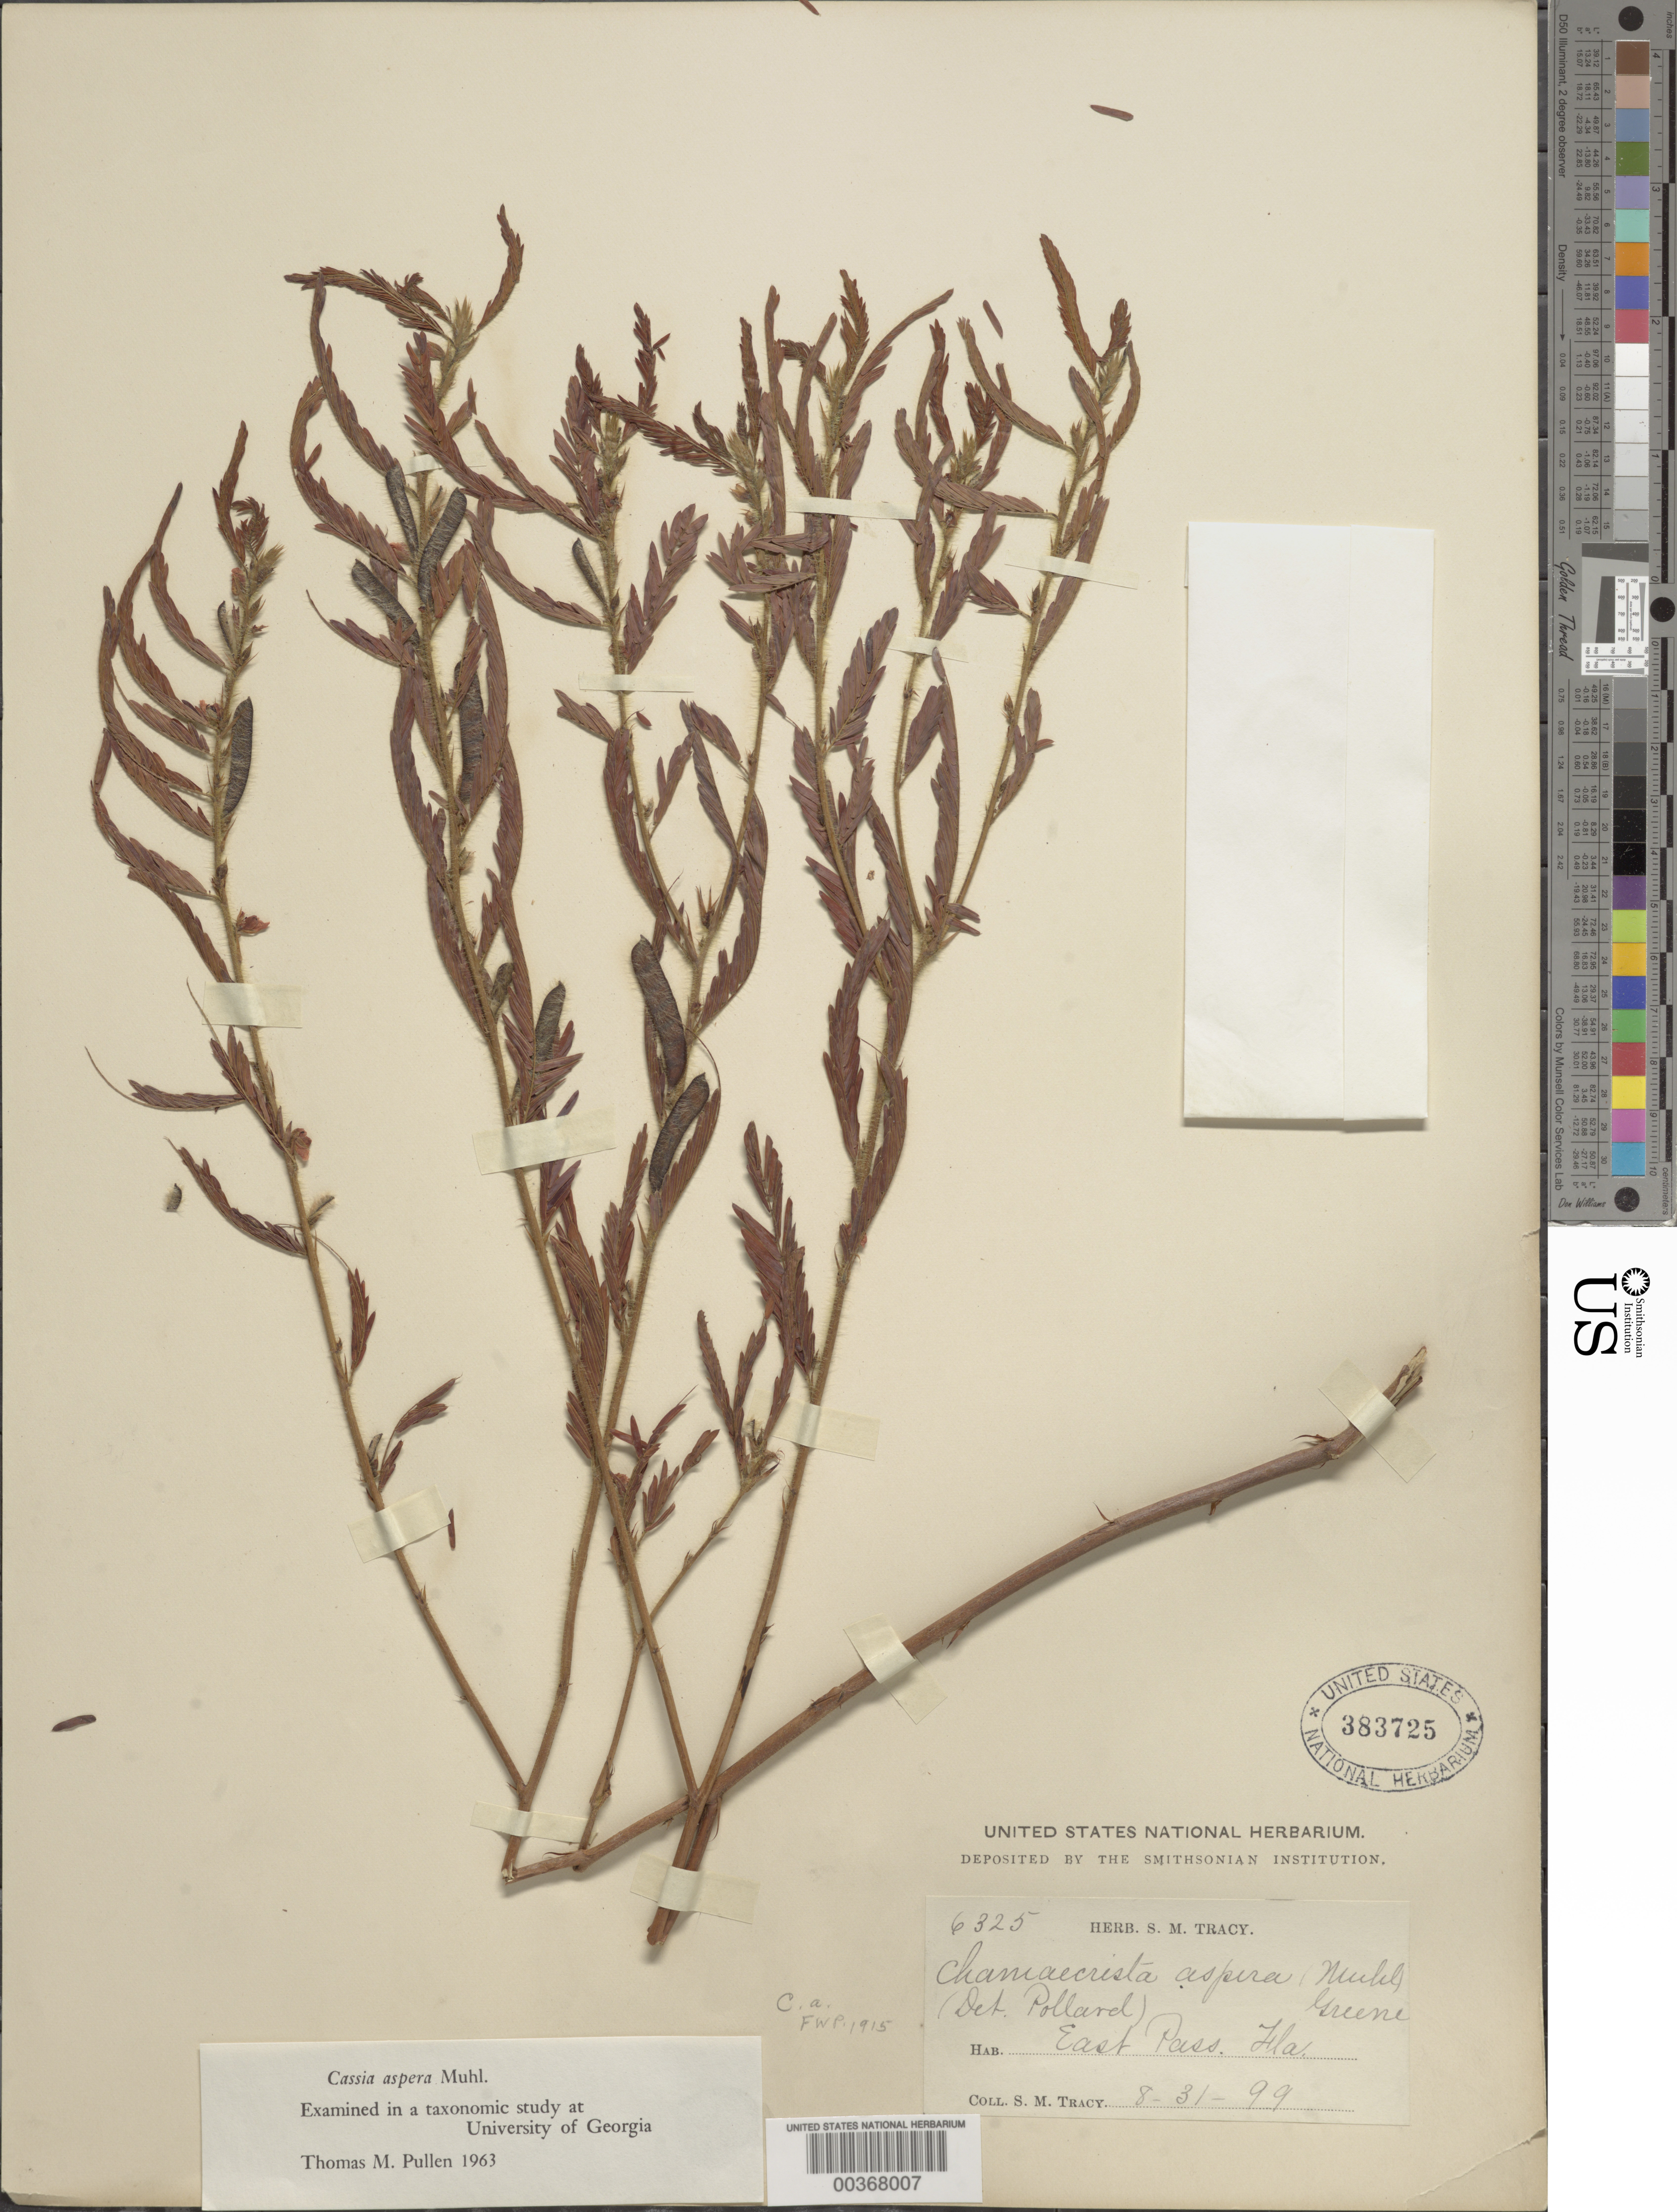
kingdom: Plantae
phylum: Tracheophyta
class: Magnoliopsida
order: Fabales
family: Fabaceae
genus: Chamaecrista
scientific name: Chamaecrista nictitans var. aspera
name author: (Muhl. ex Elliot) H.S. Irwin & Barneby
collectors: S. M. Tracy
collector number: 6325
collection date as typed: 31 Aug 1899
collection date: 1899-08-31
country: United States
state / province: Florida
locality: East pass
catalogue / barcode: US 383725